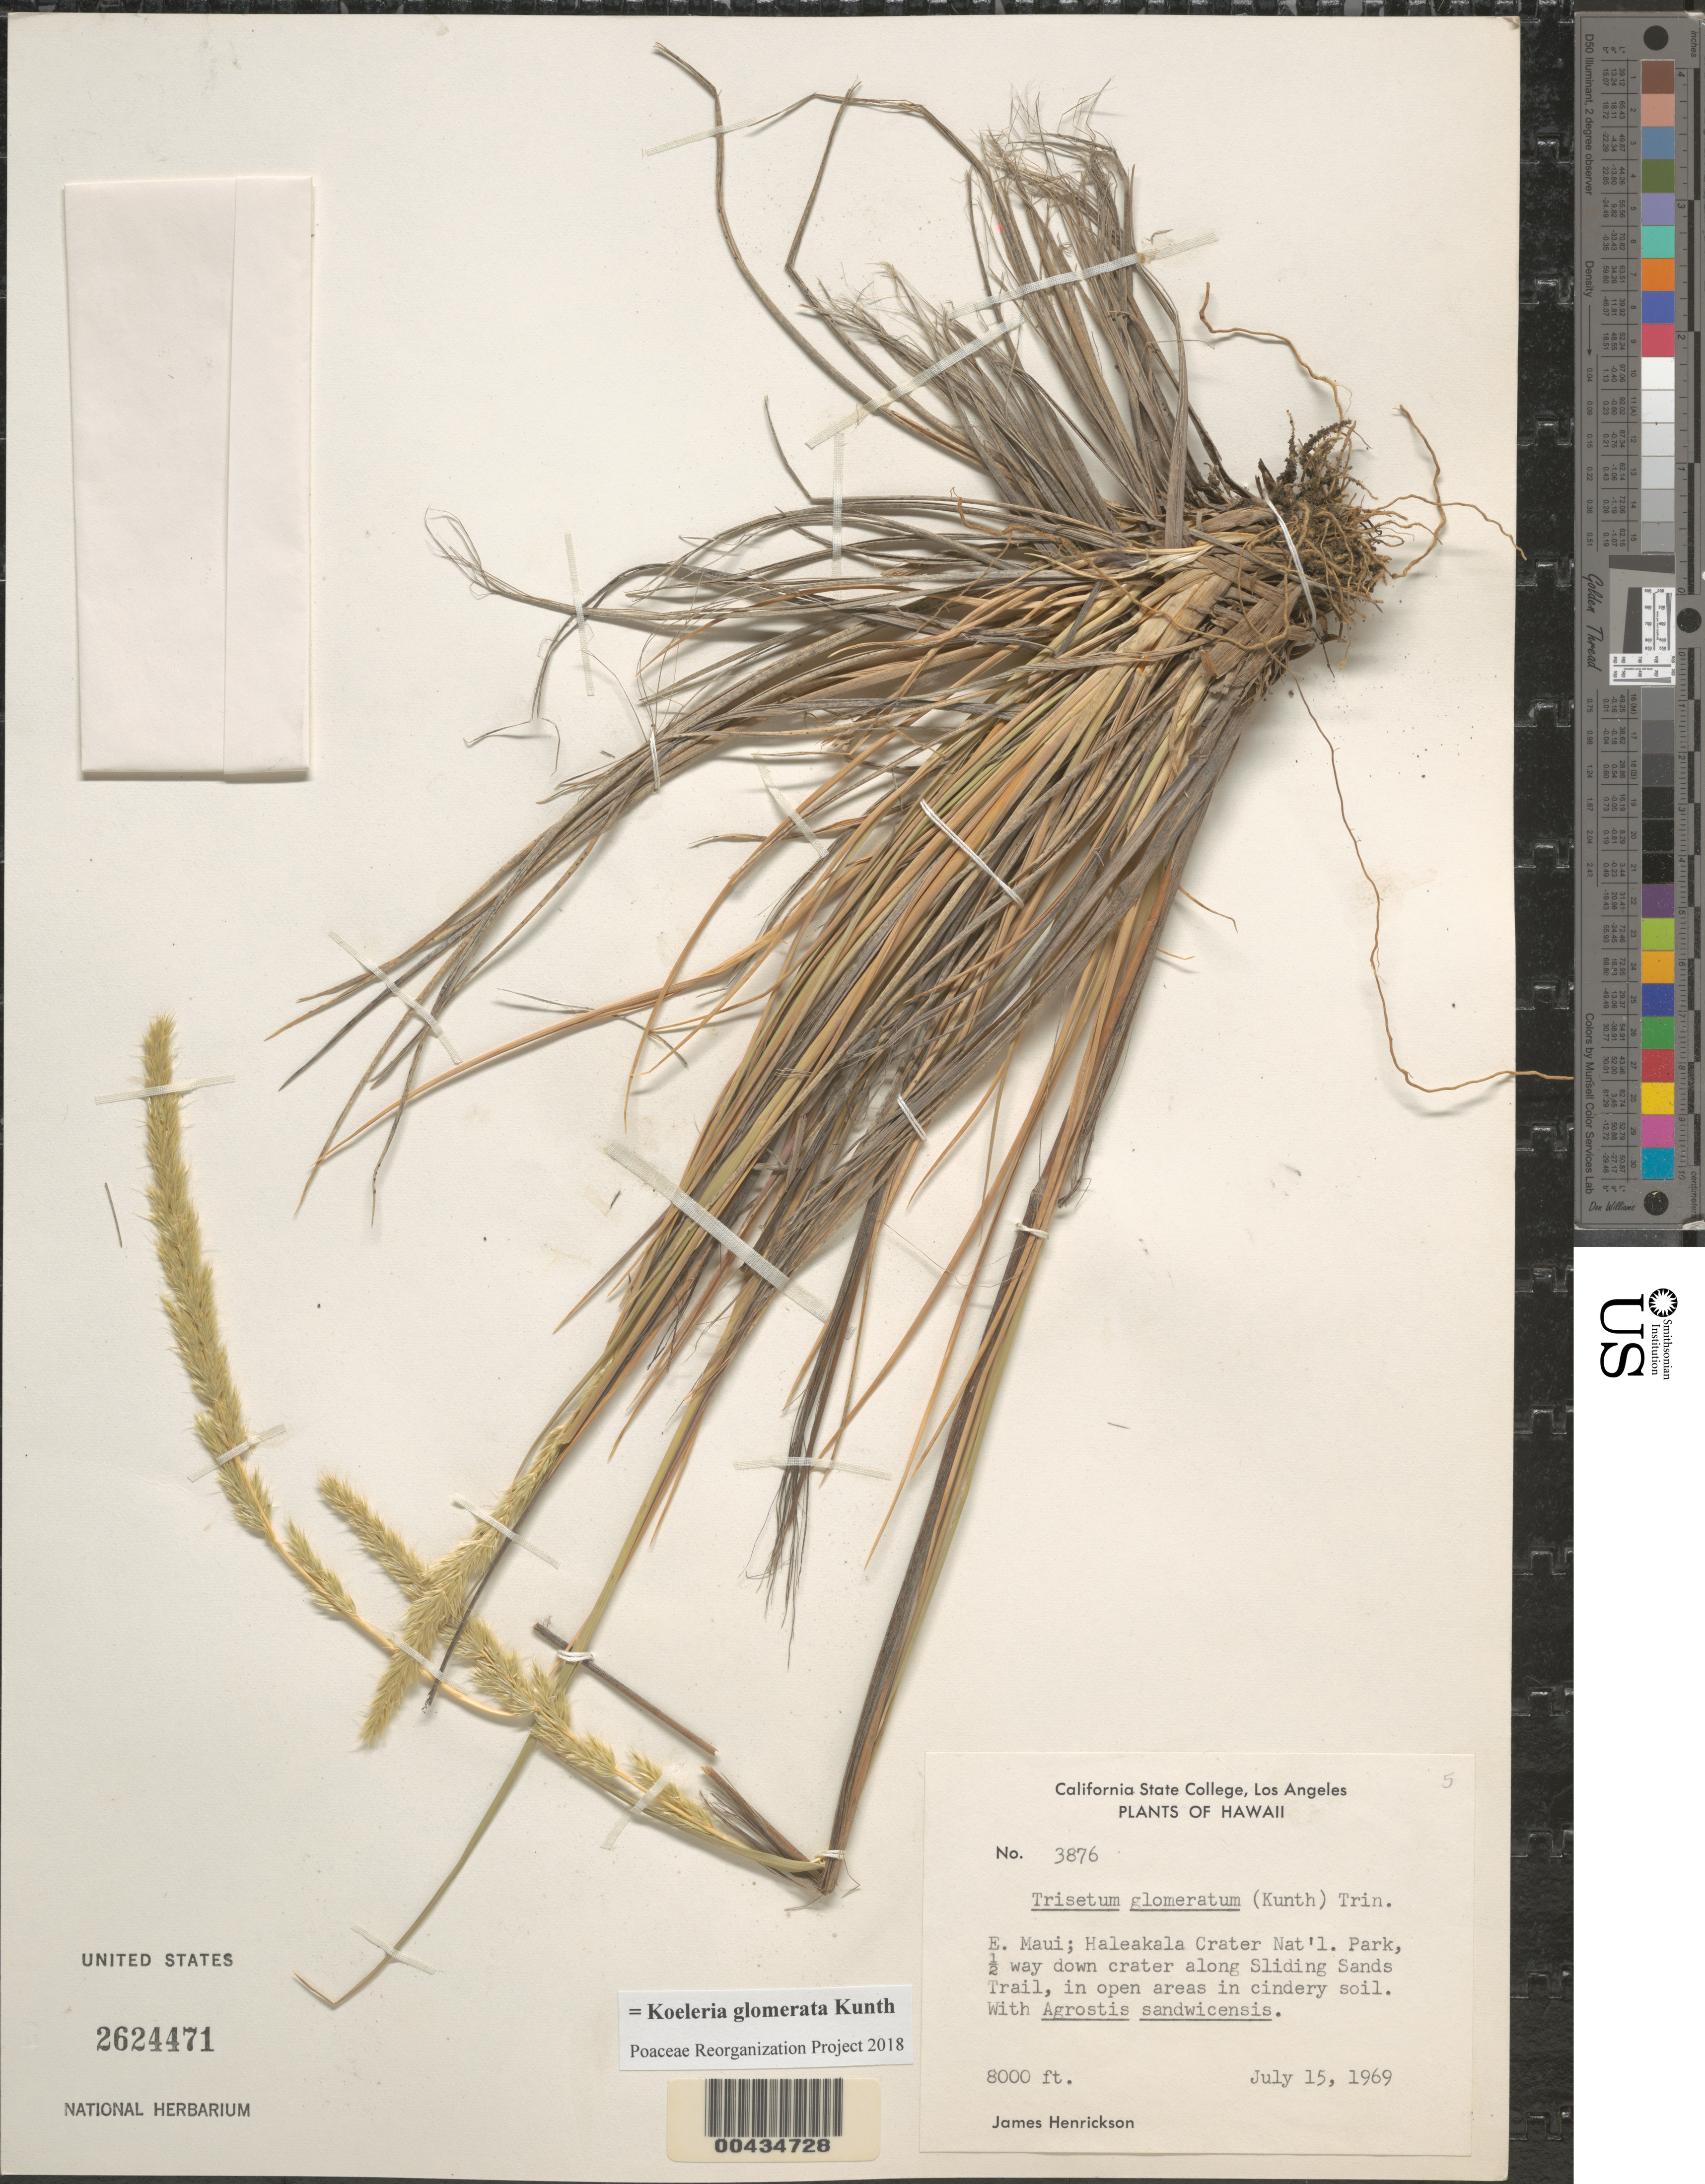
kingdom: Plantae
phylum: Tracheophyta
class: Liliopsida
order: Poales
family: Poaceae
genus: Koeleria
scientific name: Koeleria glomerata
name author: Kunth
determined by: Poaceae Reorganization Project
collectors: J. S. Henrickson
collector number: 3876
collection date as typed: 15 Jul 1969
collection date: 1969-07-15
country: United States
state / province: Hawaii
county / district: Maui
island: Maui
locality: East Maui; Haleakala Crater National Park, 1/2 way down crater along Sliding Sands Trail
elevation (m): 2438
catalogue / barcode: US 2624471